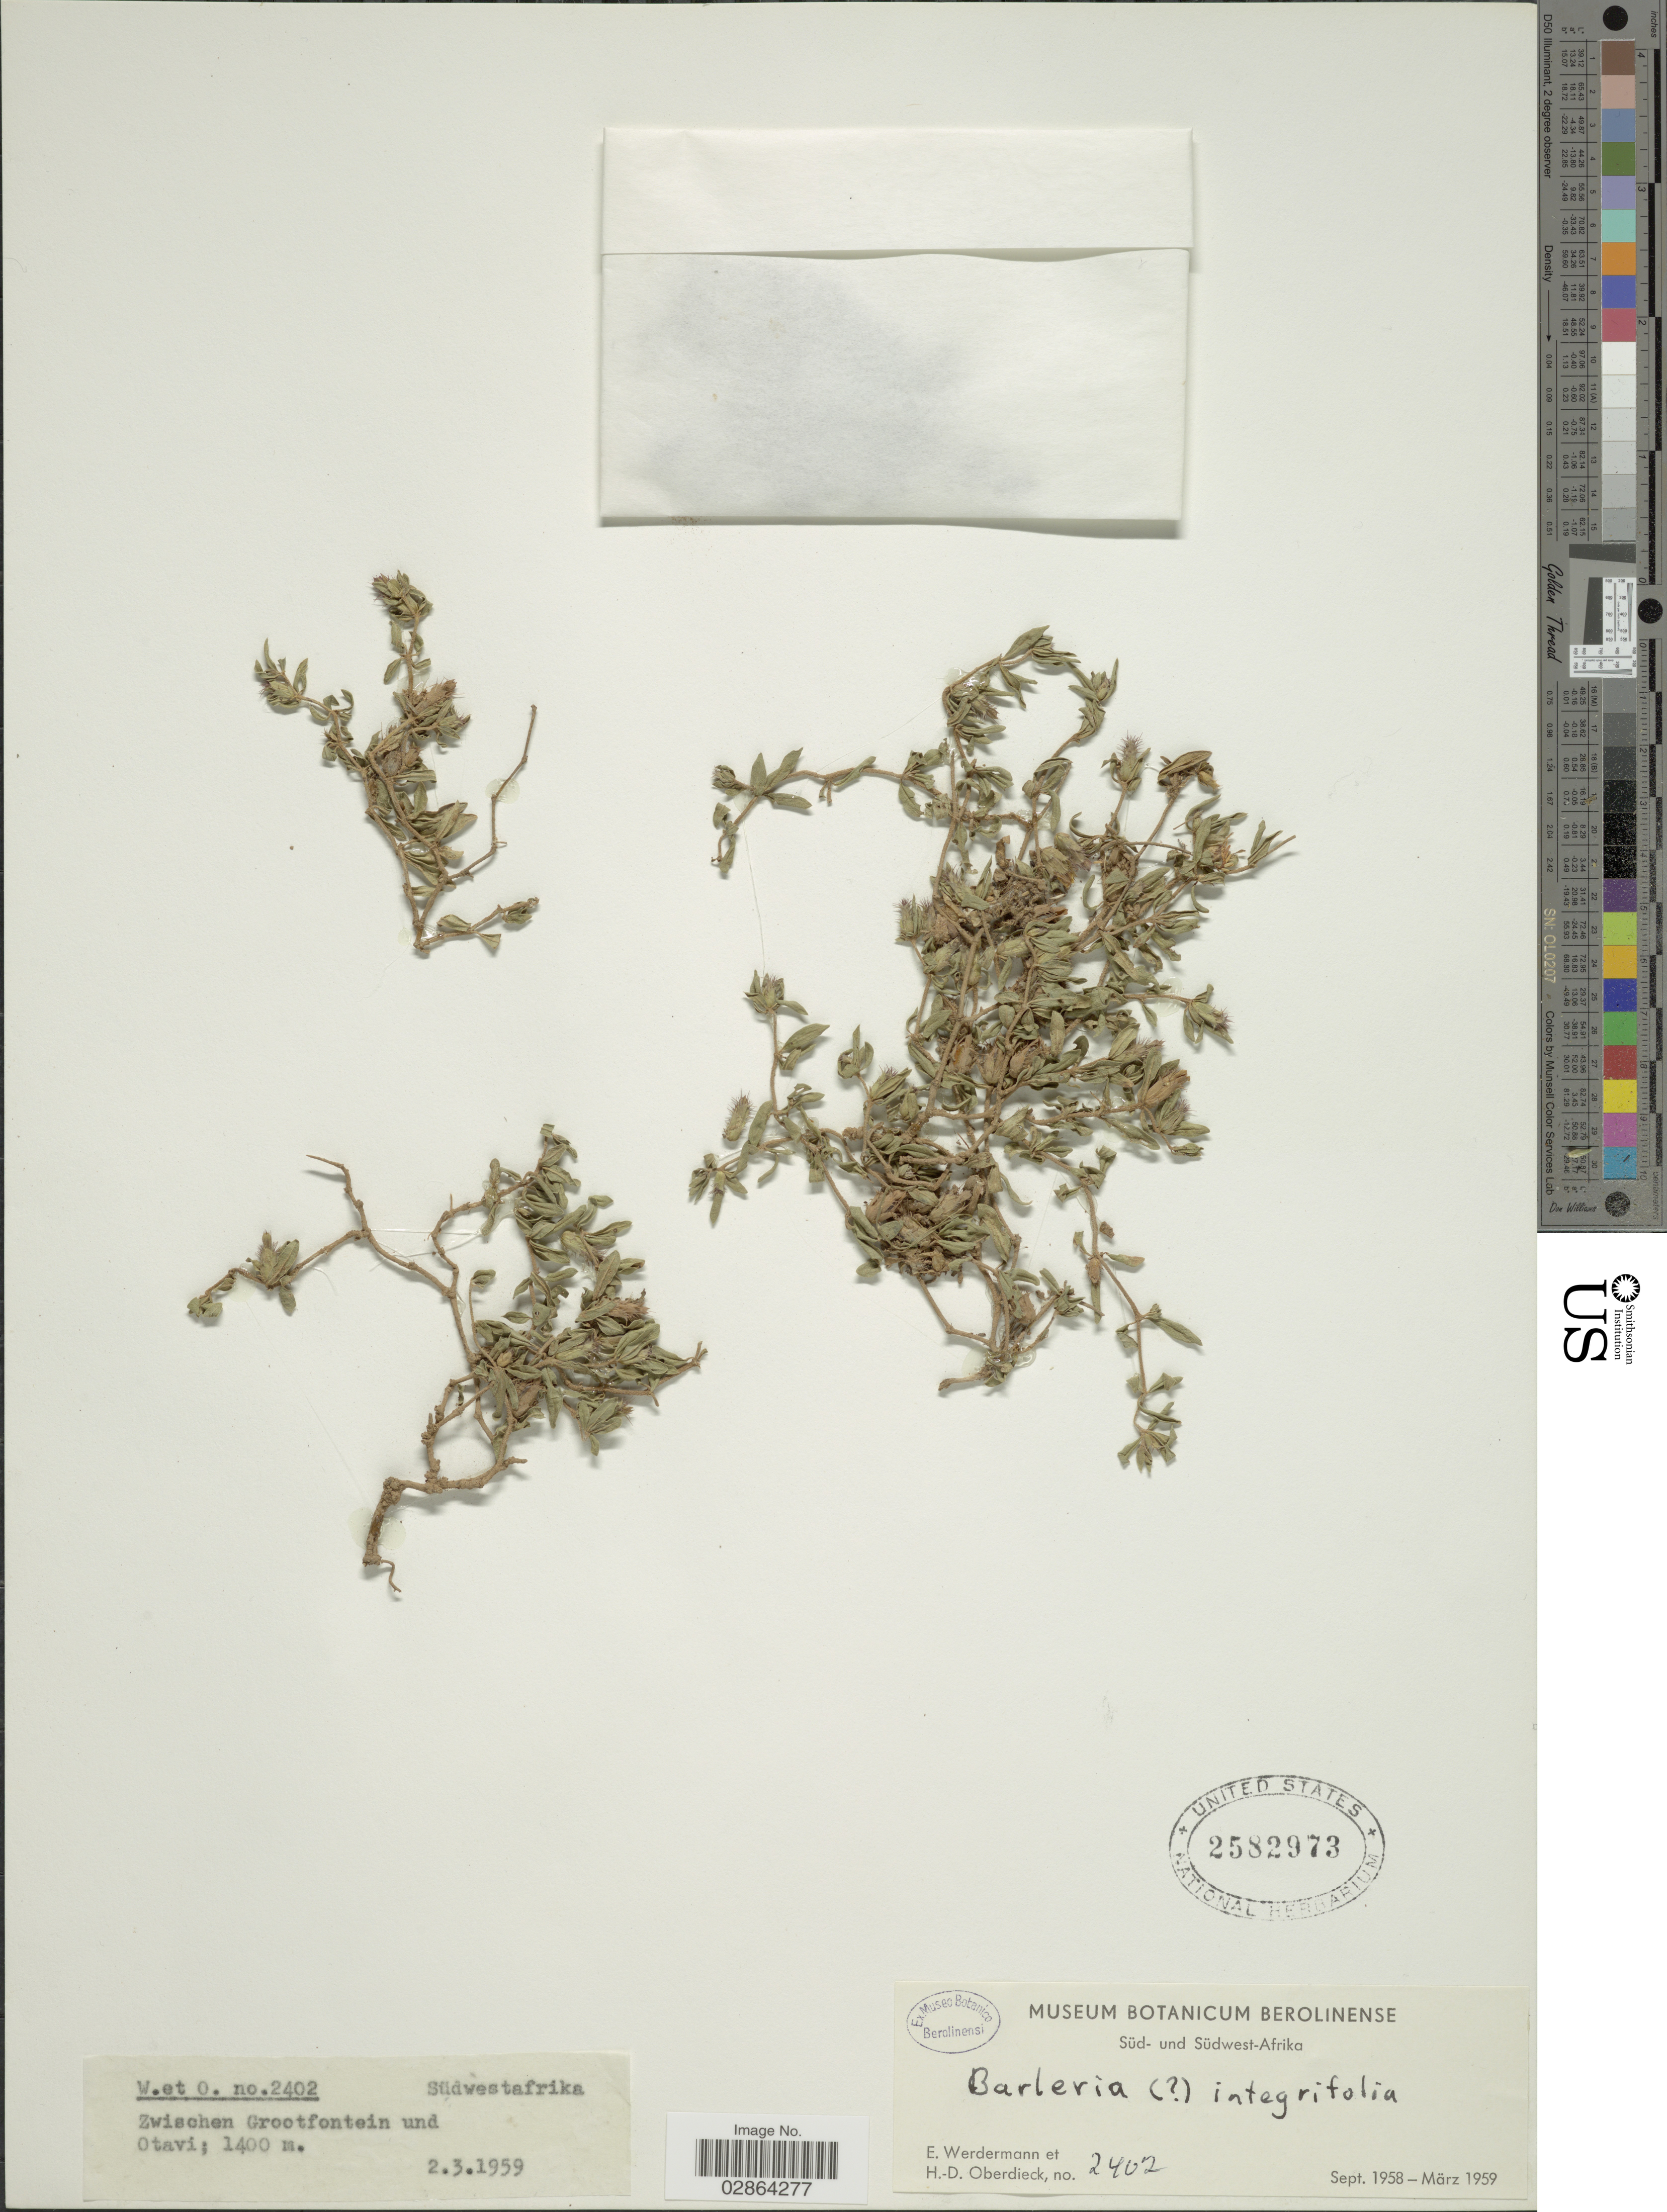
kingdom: Plantae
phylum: Tracheophyta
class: Magnoliopsida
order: Lamiales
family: Acanthaceae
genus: Blepharis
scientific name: Blepharis integrifolia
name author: (L. f.) E. Mey. & Drège ex Schinz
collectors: E. Werdermann & H. Oberdieck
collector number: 2402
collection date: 1959-03-02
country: Namibia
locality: Südwestafrika, Zwischen Grootfontein und Otavi.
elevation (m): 1400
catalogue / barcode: US 2582973